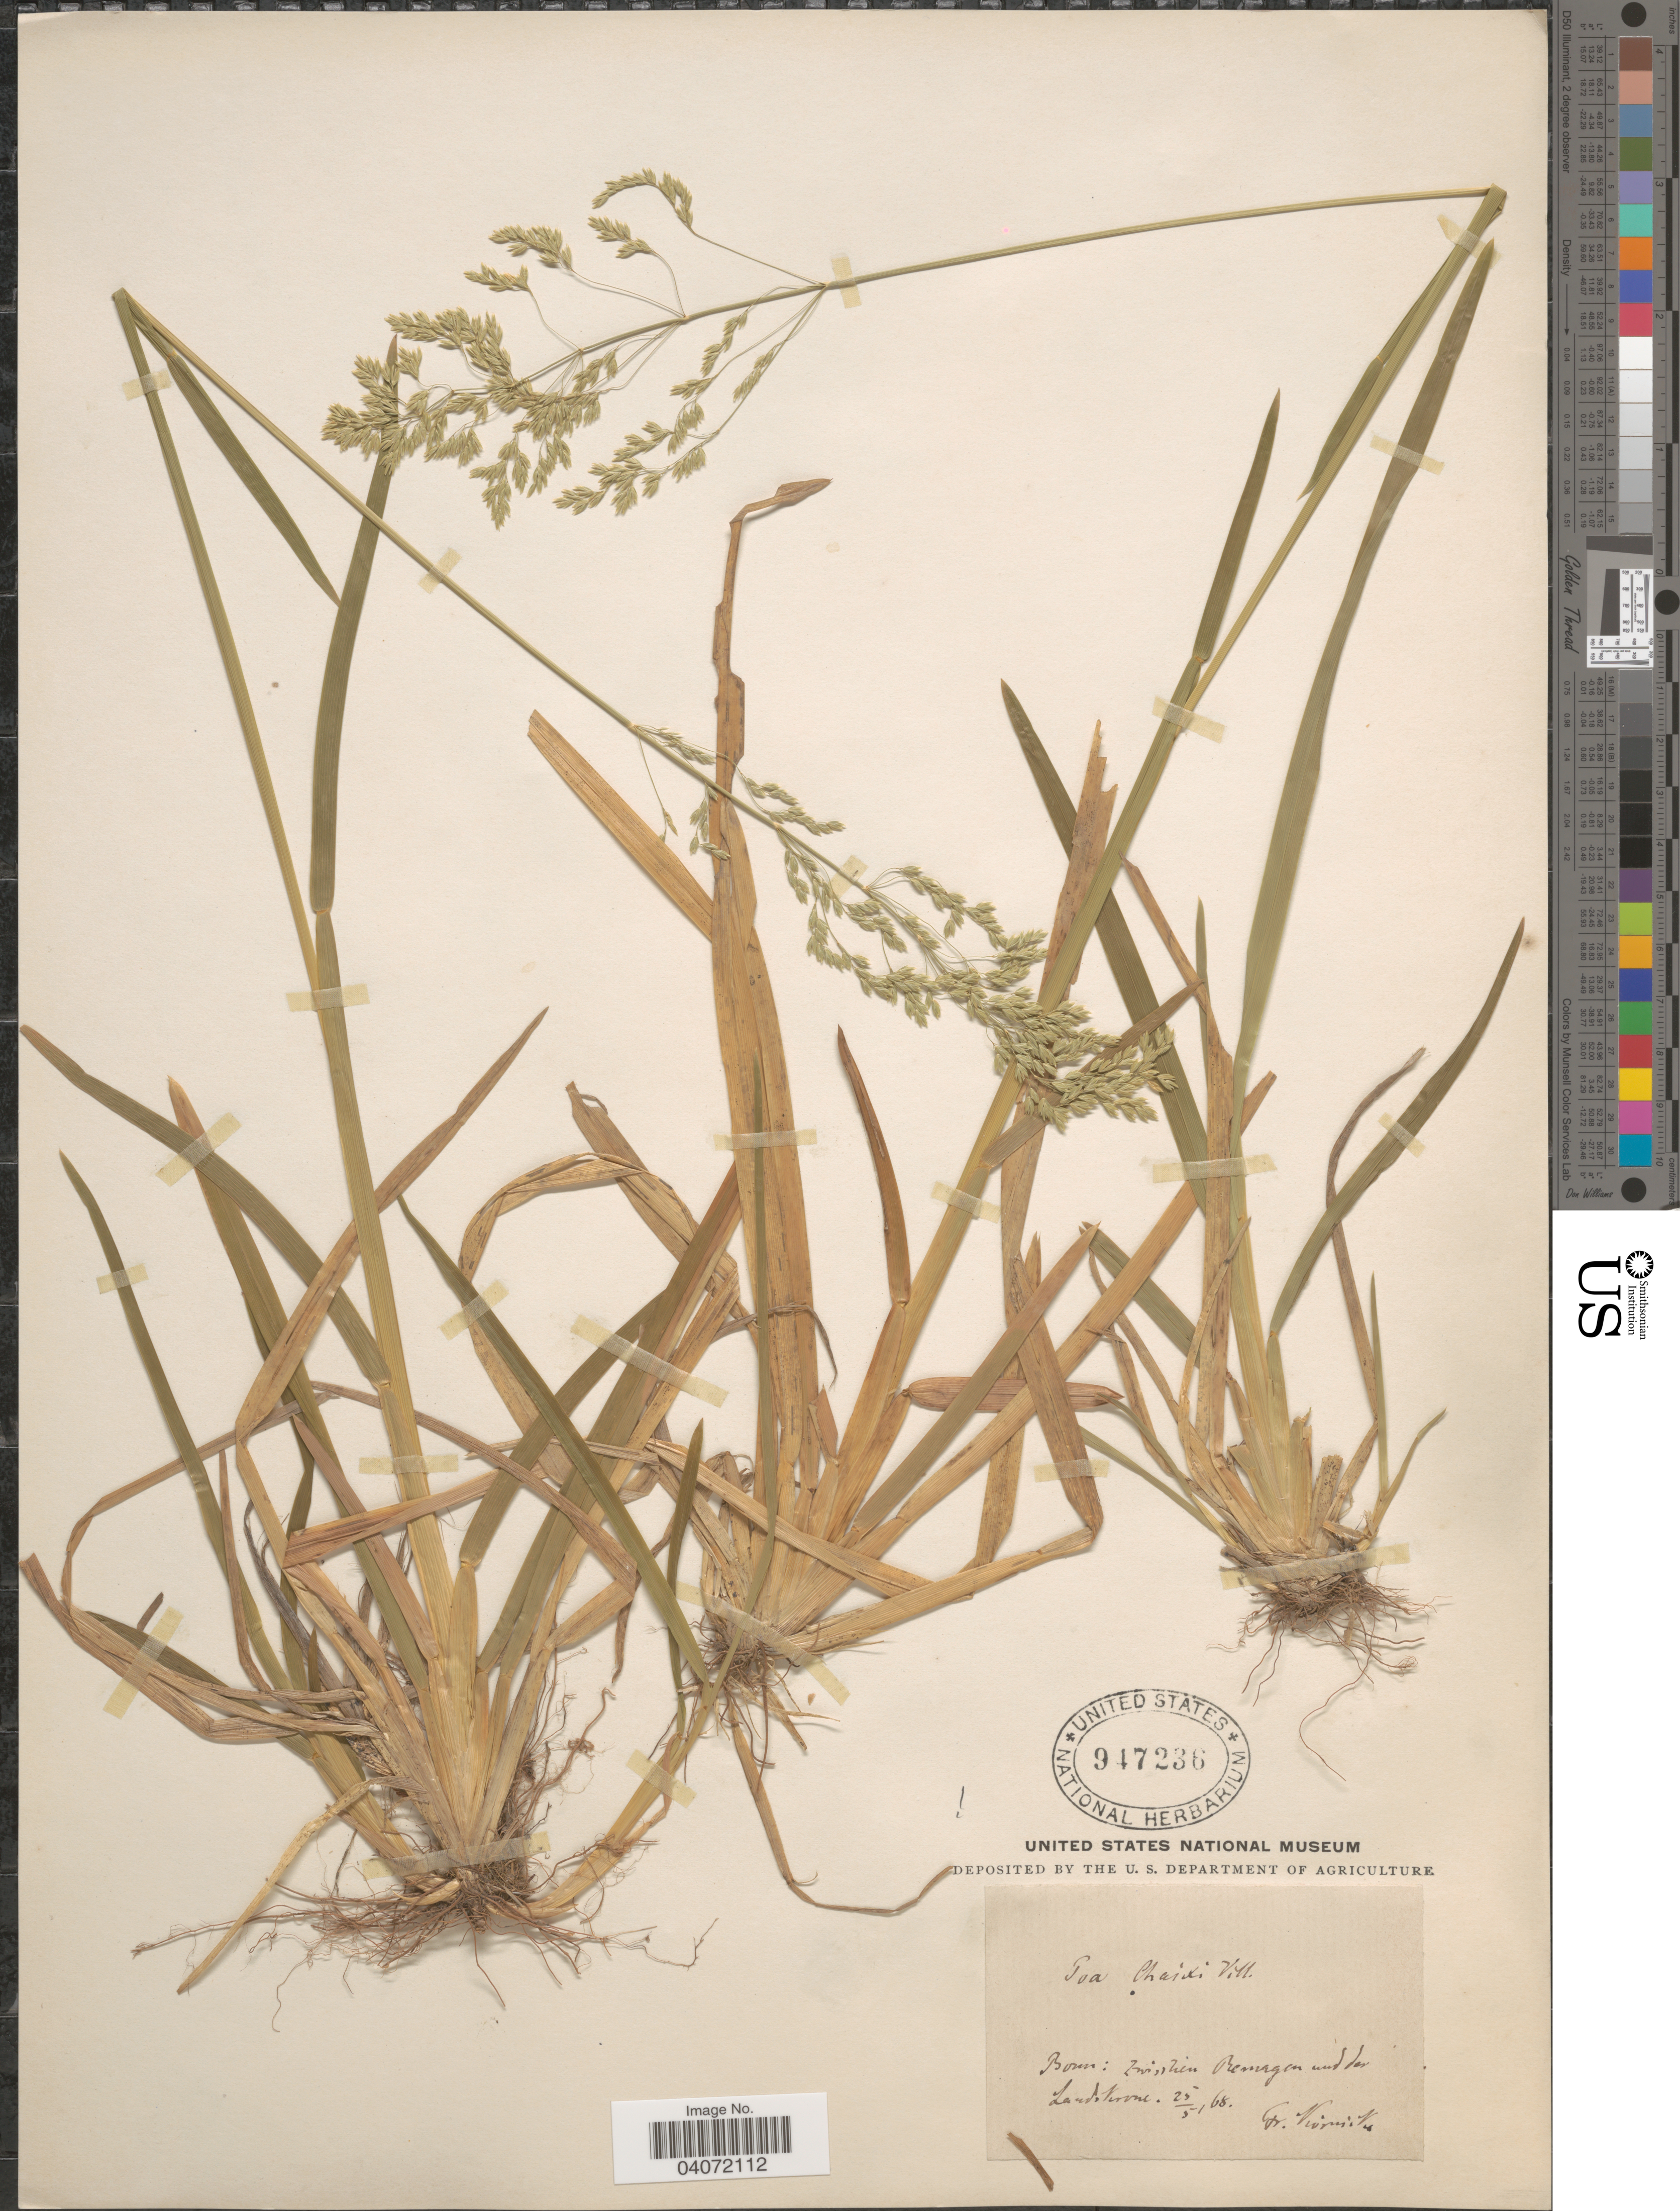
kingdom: Plantae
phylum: Tracheophyta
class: Liliopsida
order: Poales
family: Poaceae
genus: Poa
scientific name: Poa chaixii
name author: Vill.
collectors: F. Körnicke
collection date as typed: Transcribed d/m/y: 25/5/68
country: Germany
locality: Bonn: Zwischen Remagen und bei Landkern.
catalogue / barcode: US 947236